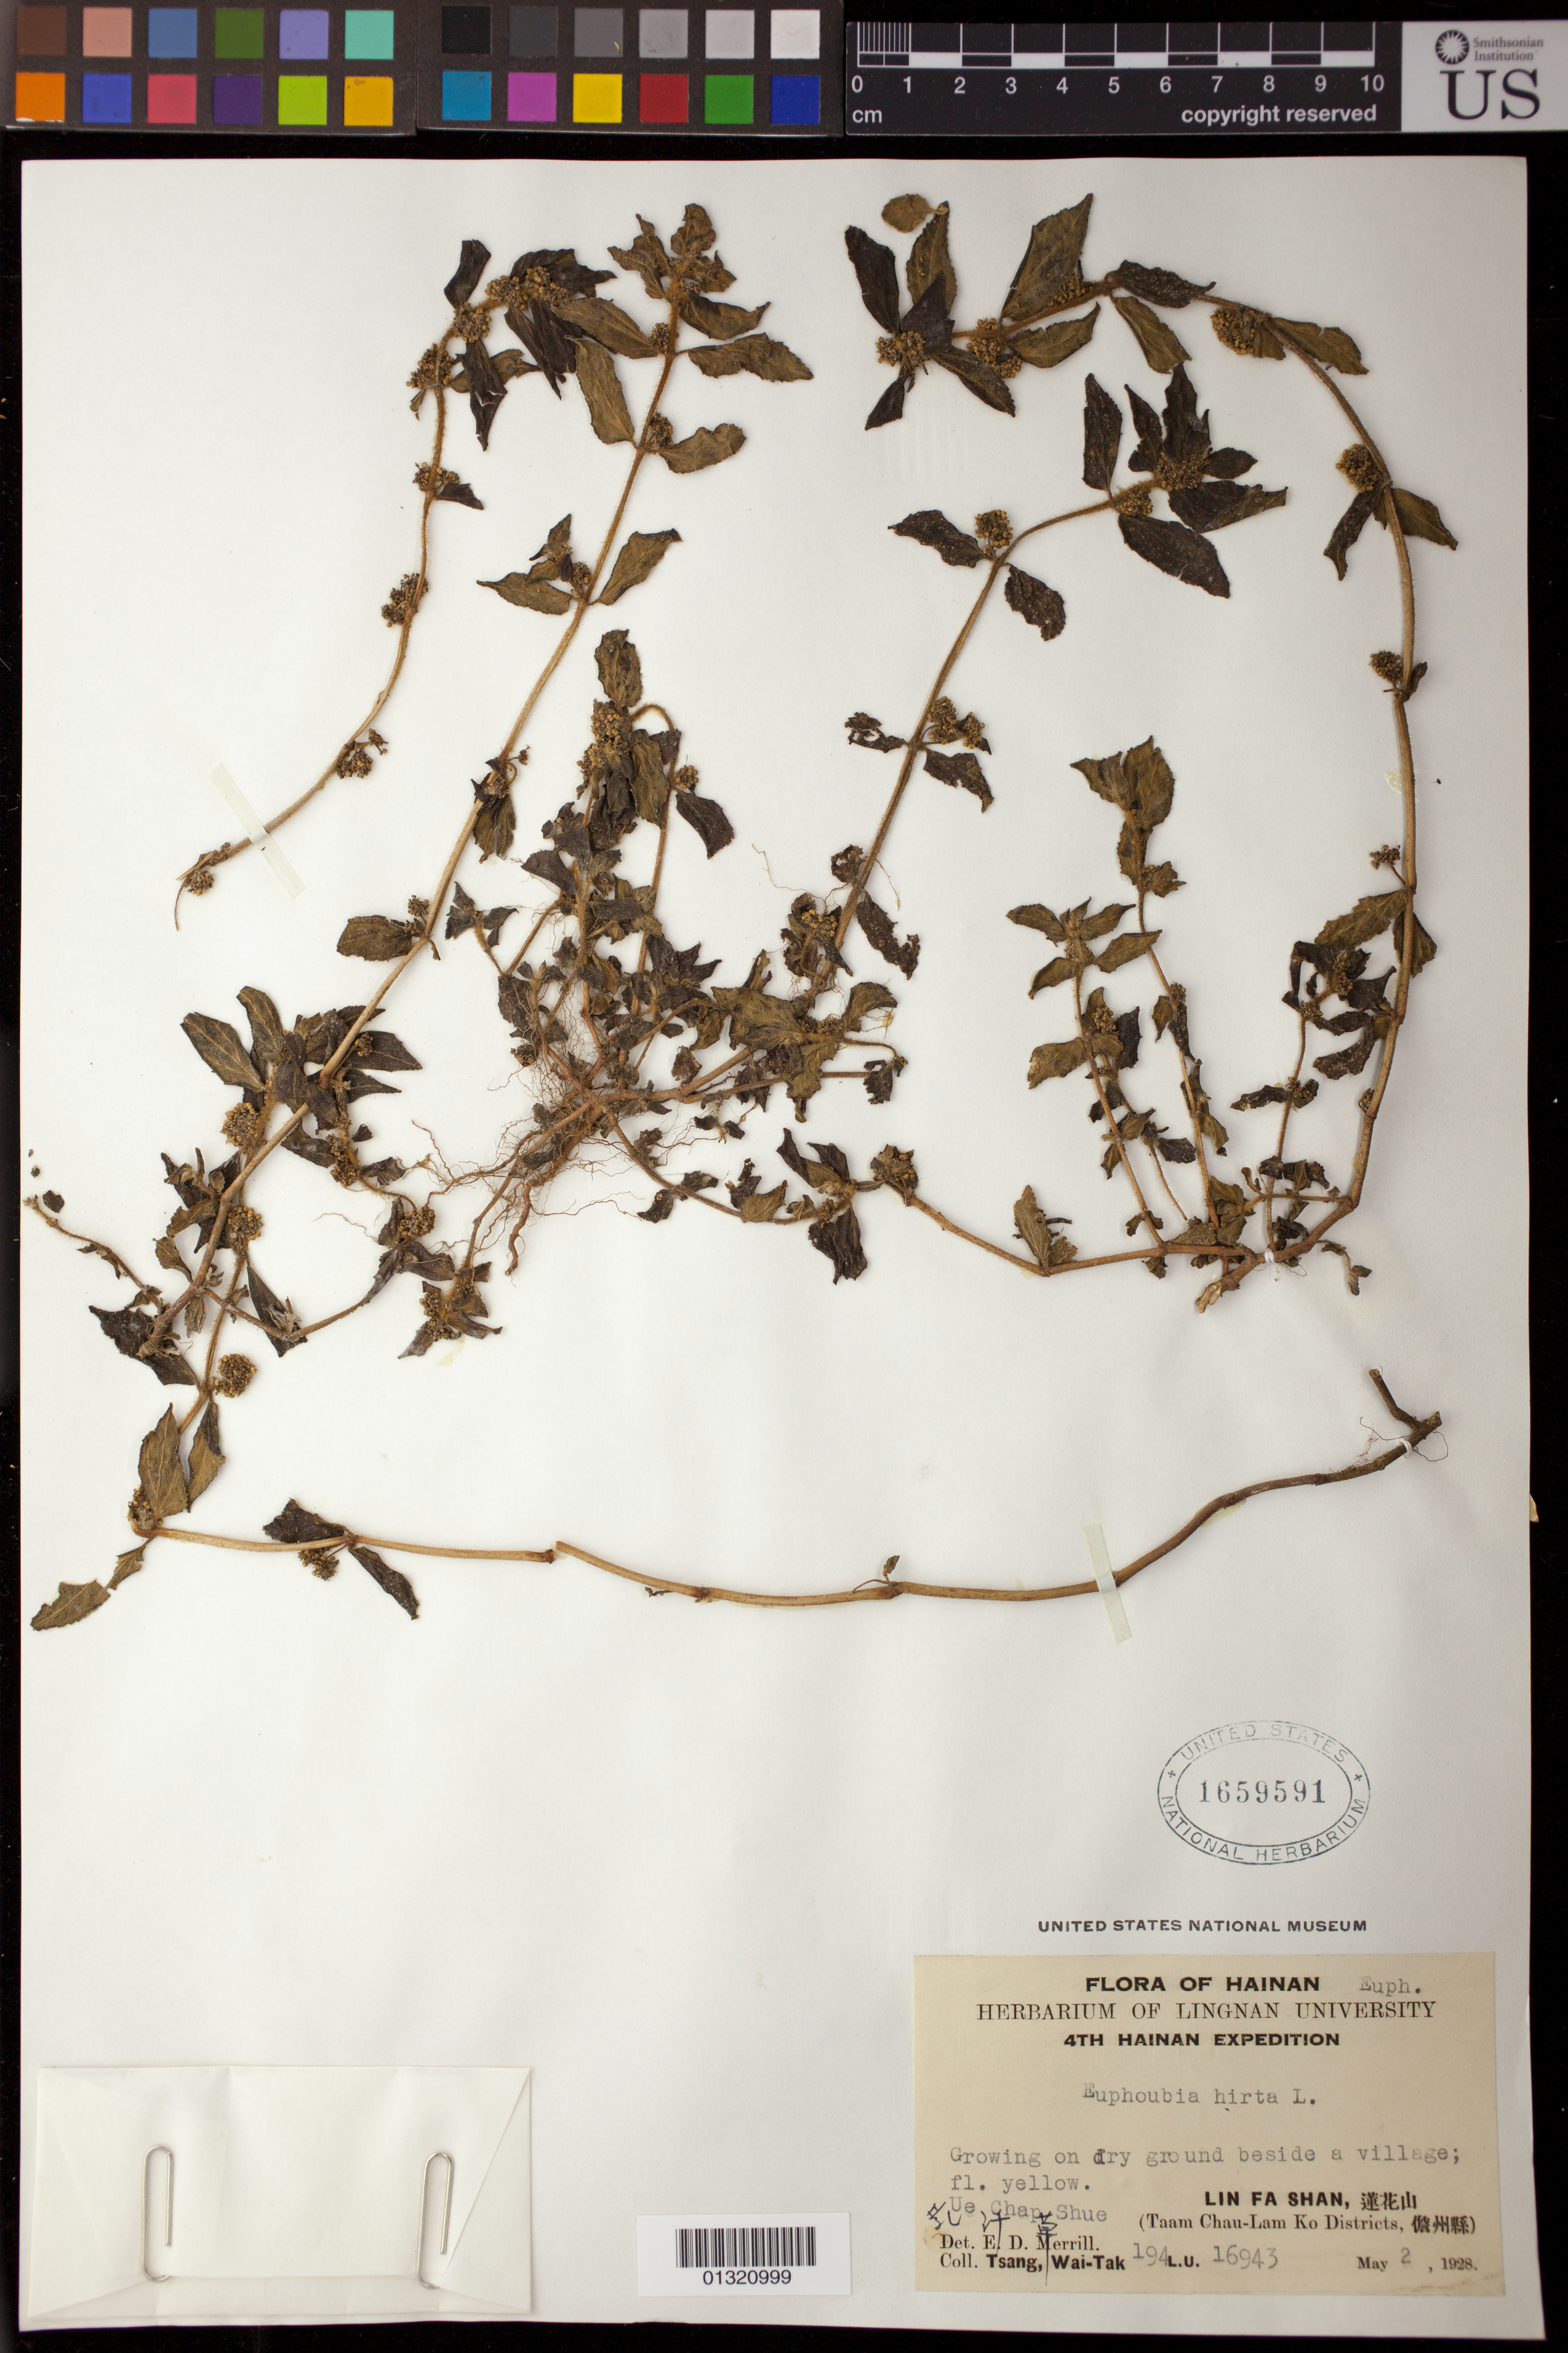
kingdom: Plantae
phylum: Tracheophyta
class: Magnoliopsida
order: Malpighiales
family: Euphorbiaceae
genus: Euphorbia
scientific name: Euphorbia hirta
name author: L.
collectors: W. T. Tsang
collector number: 194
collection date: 1928-05-02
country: China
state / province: Hong Kong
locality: Ue Chap Shue, Lin Fa Shan (Taam Chau-Lam Ko Districts)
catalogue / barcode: US 1659591